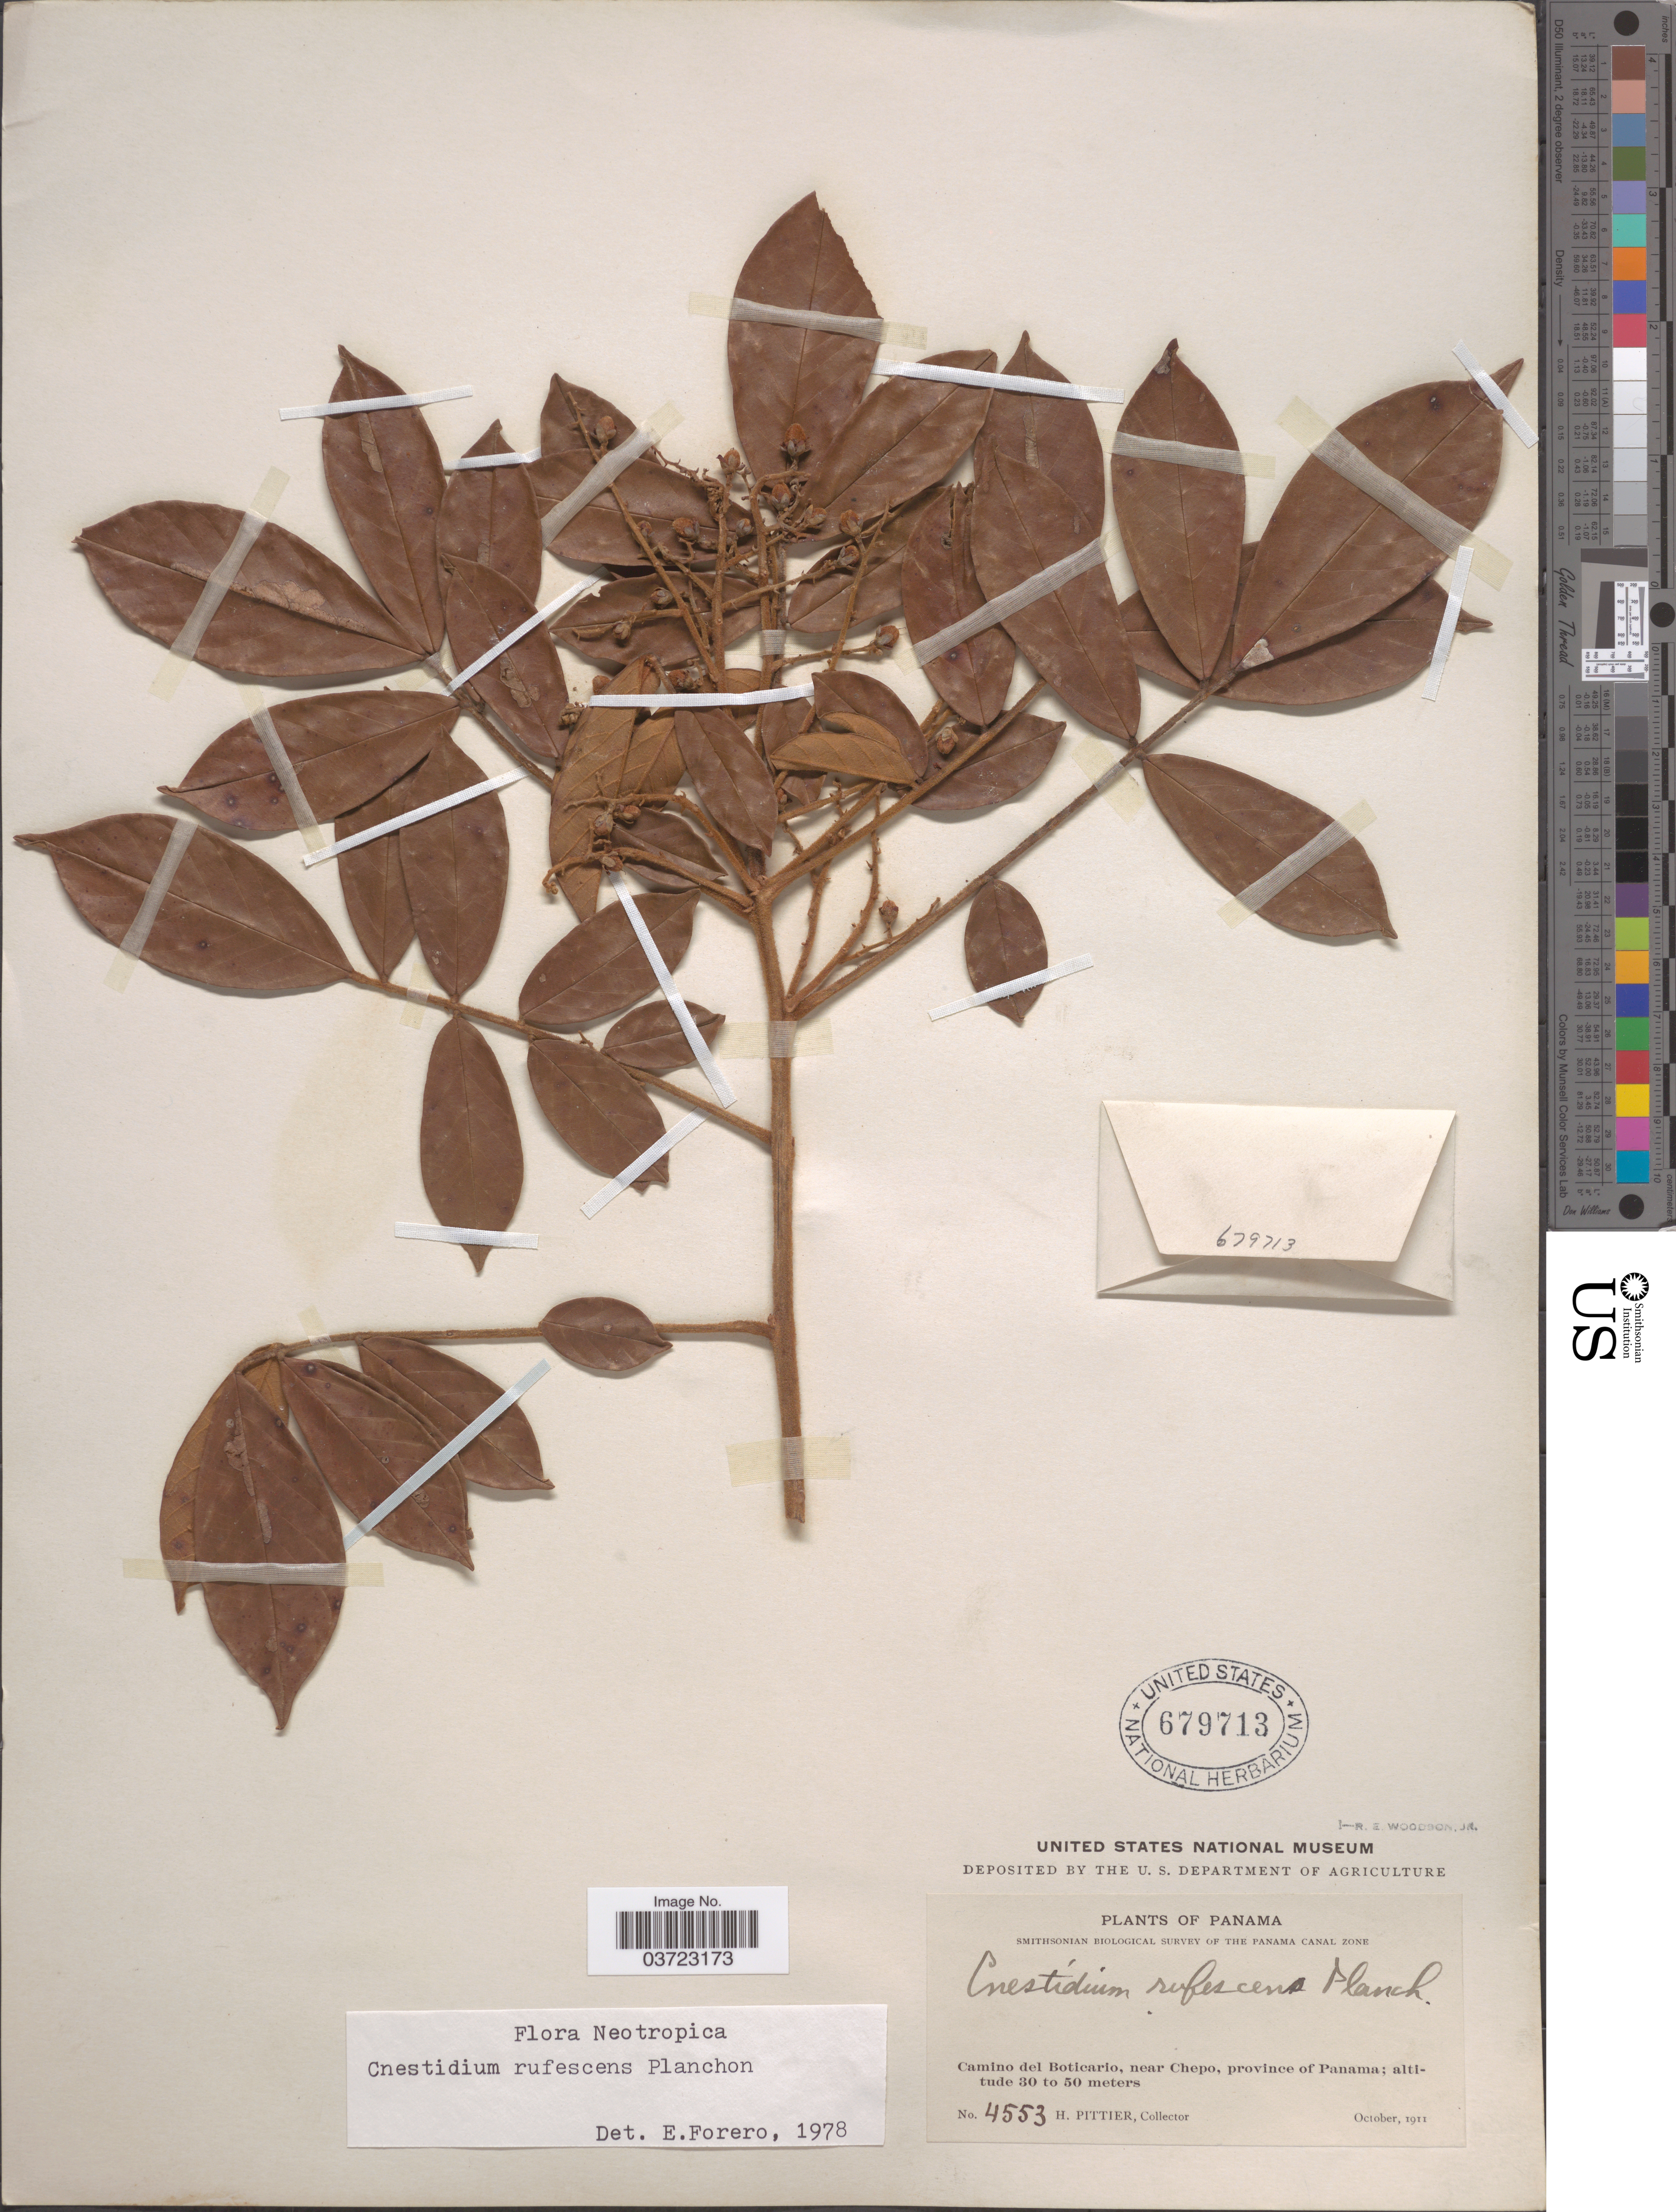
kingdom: Plantae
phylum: Tracheophyta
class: Magnoliopsida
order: Oxalidales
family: Connaraceae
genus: Cnestidium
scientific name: Cnestidium rufescens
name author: Planch.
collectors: H. F. Pittier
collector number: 4553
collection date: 1911-10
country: Panama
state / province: Panamá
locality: The Panama Canal Zone. Camino del Boticario, near Chepo.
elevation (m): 30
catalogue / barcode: US 679713